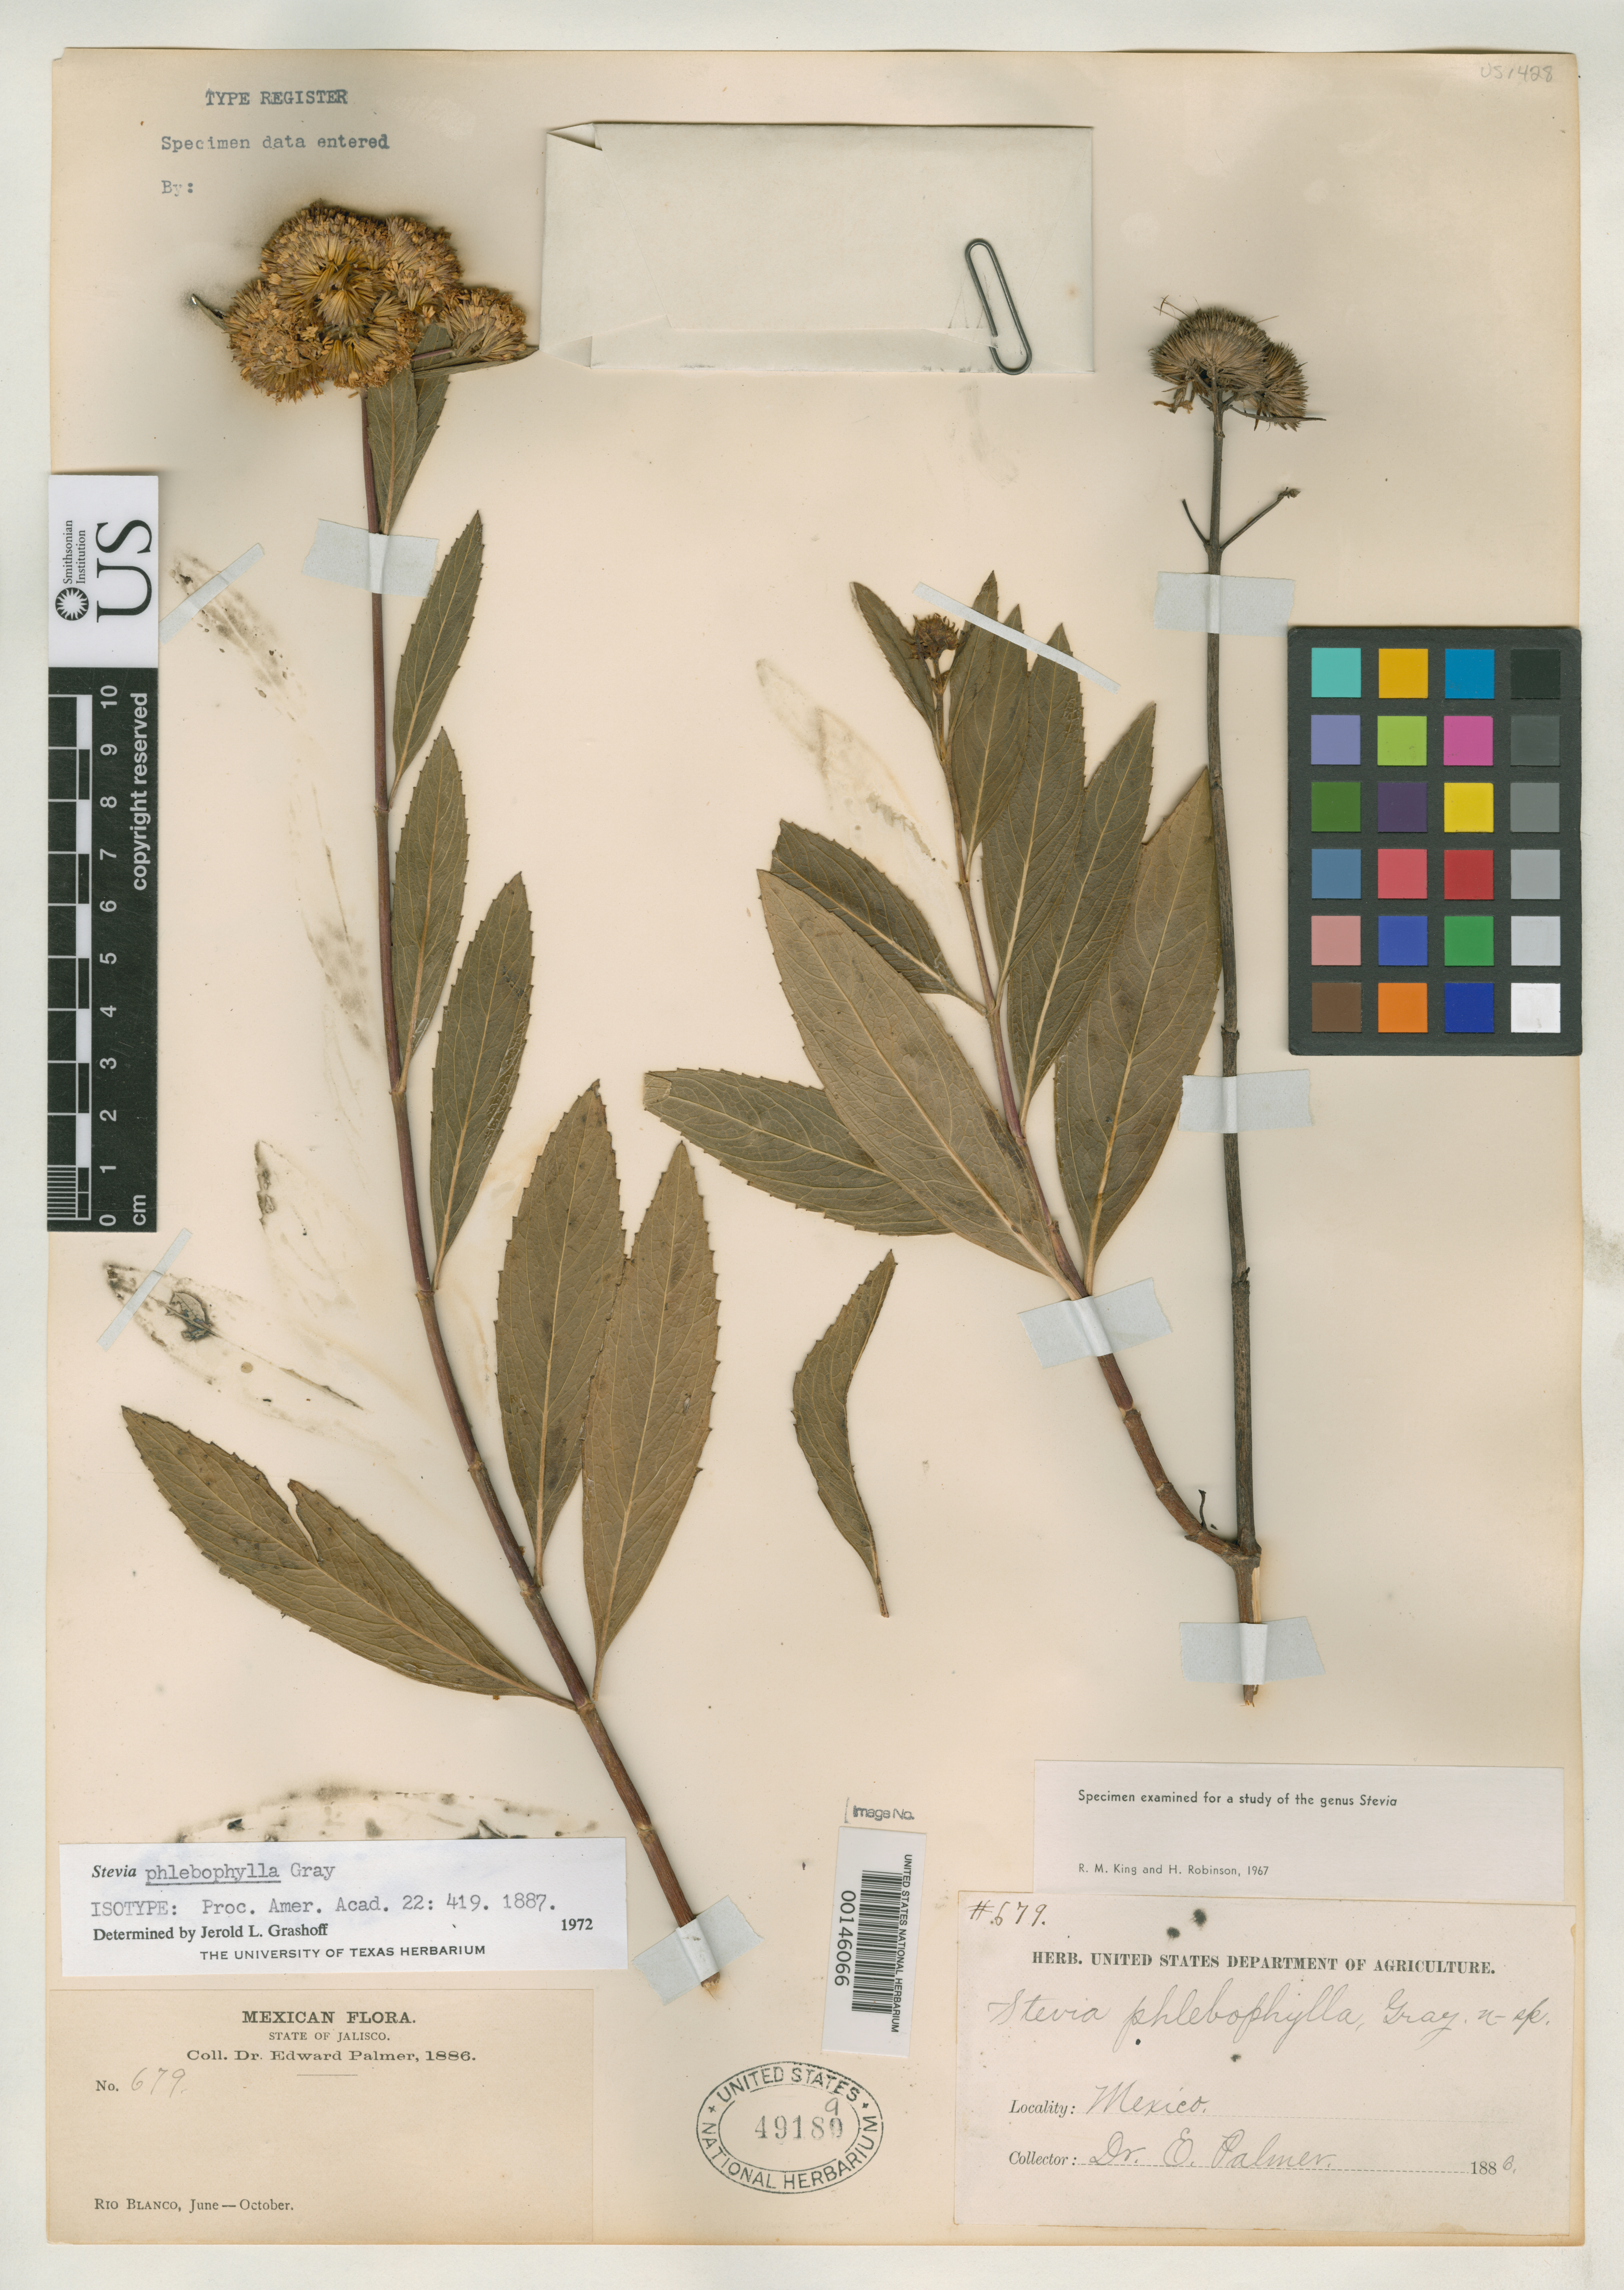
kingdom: Plantae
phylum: Tracheophyta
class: Magnoliopsida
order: Asterales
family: Asteraceae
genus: Stevia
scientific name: Stevia phlebophylla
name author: A. Gray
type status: Isotype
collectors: E. Palmer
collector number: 679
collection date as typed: Oct 1886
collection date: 1886-10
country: Mexico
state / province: Jalisco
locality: Near Rio Blanco.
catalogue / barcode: US 49189